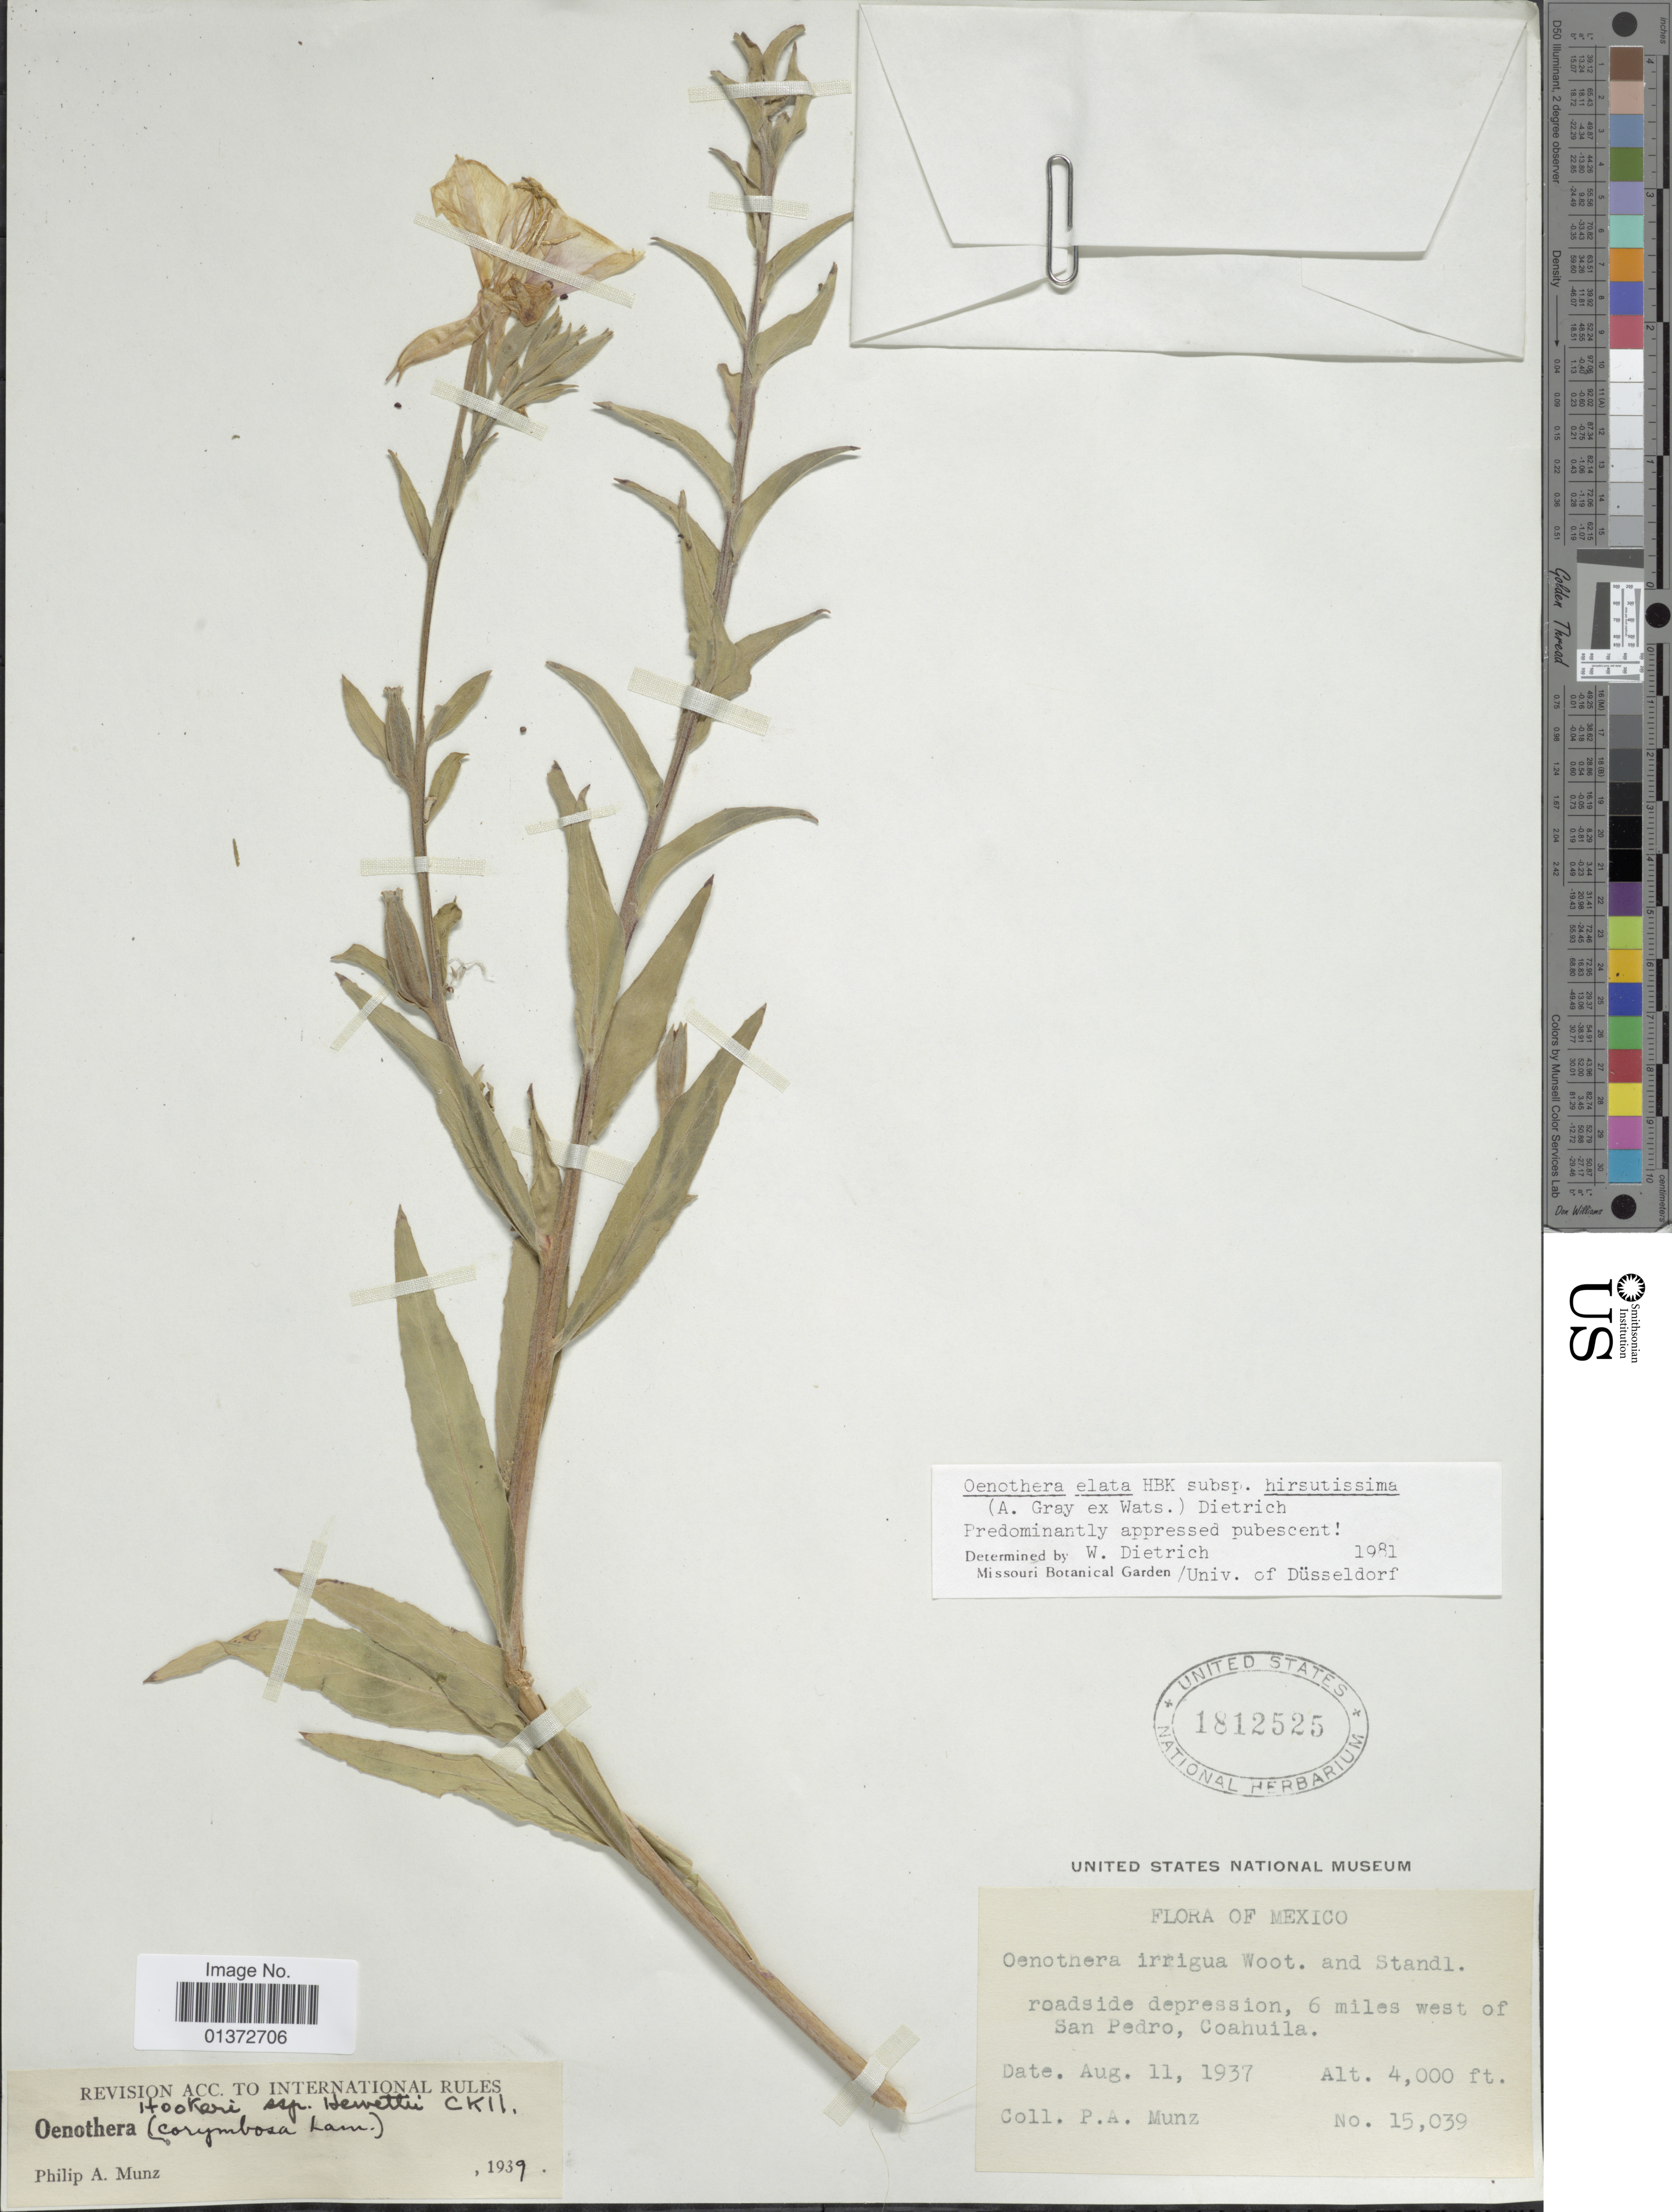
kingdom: Plantae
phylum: Tracheophyta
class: Magnoliopsida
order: Myrtales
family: Onagraceae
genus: Oenothera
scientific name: Oenothera elata subsp. hirsutissima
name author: (A. Gray ex S. Watson) W. Dietr.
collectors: P. A. Munz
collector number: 15039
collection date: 1937-08-11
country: Mexico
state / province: Coahuila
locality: Roadside depression, 6 miles west of San Pedro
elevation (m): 1219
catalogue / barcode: US 1812525